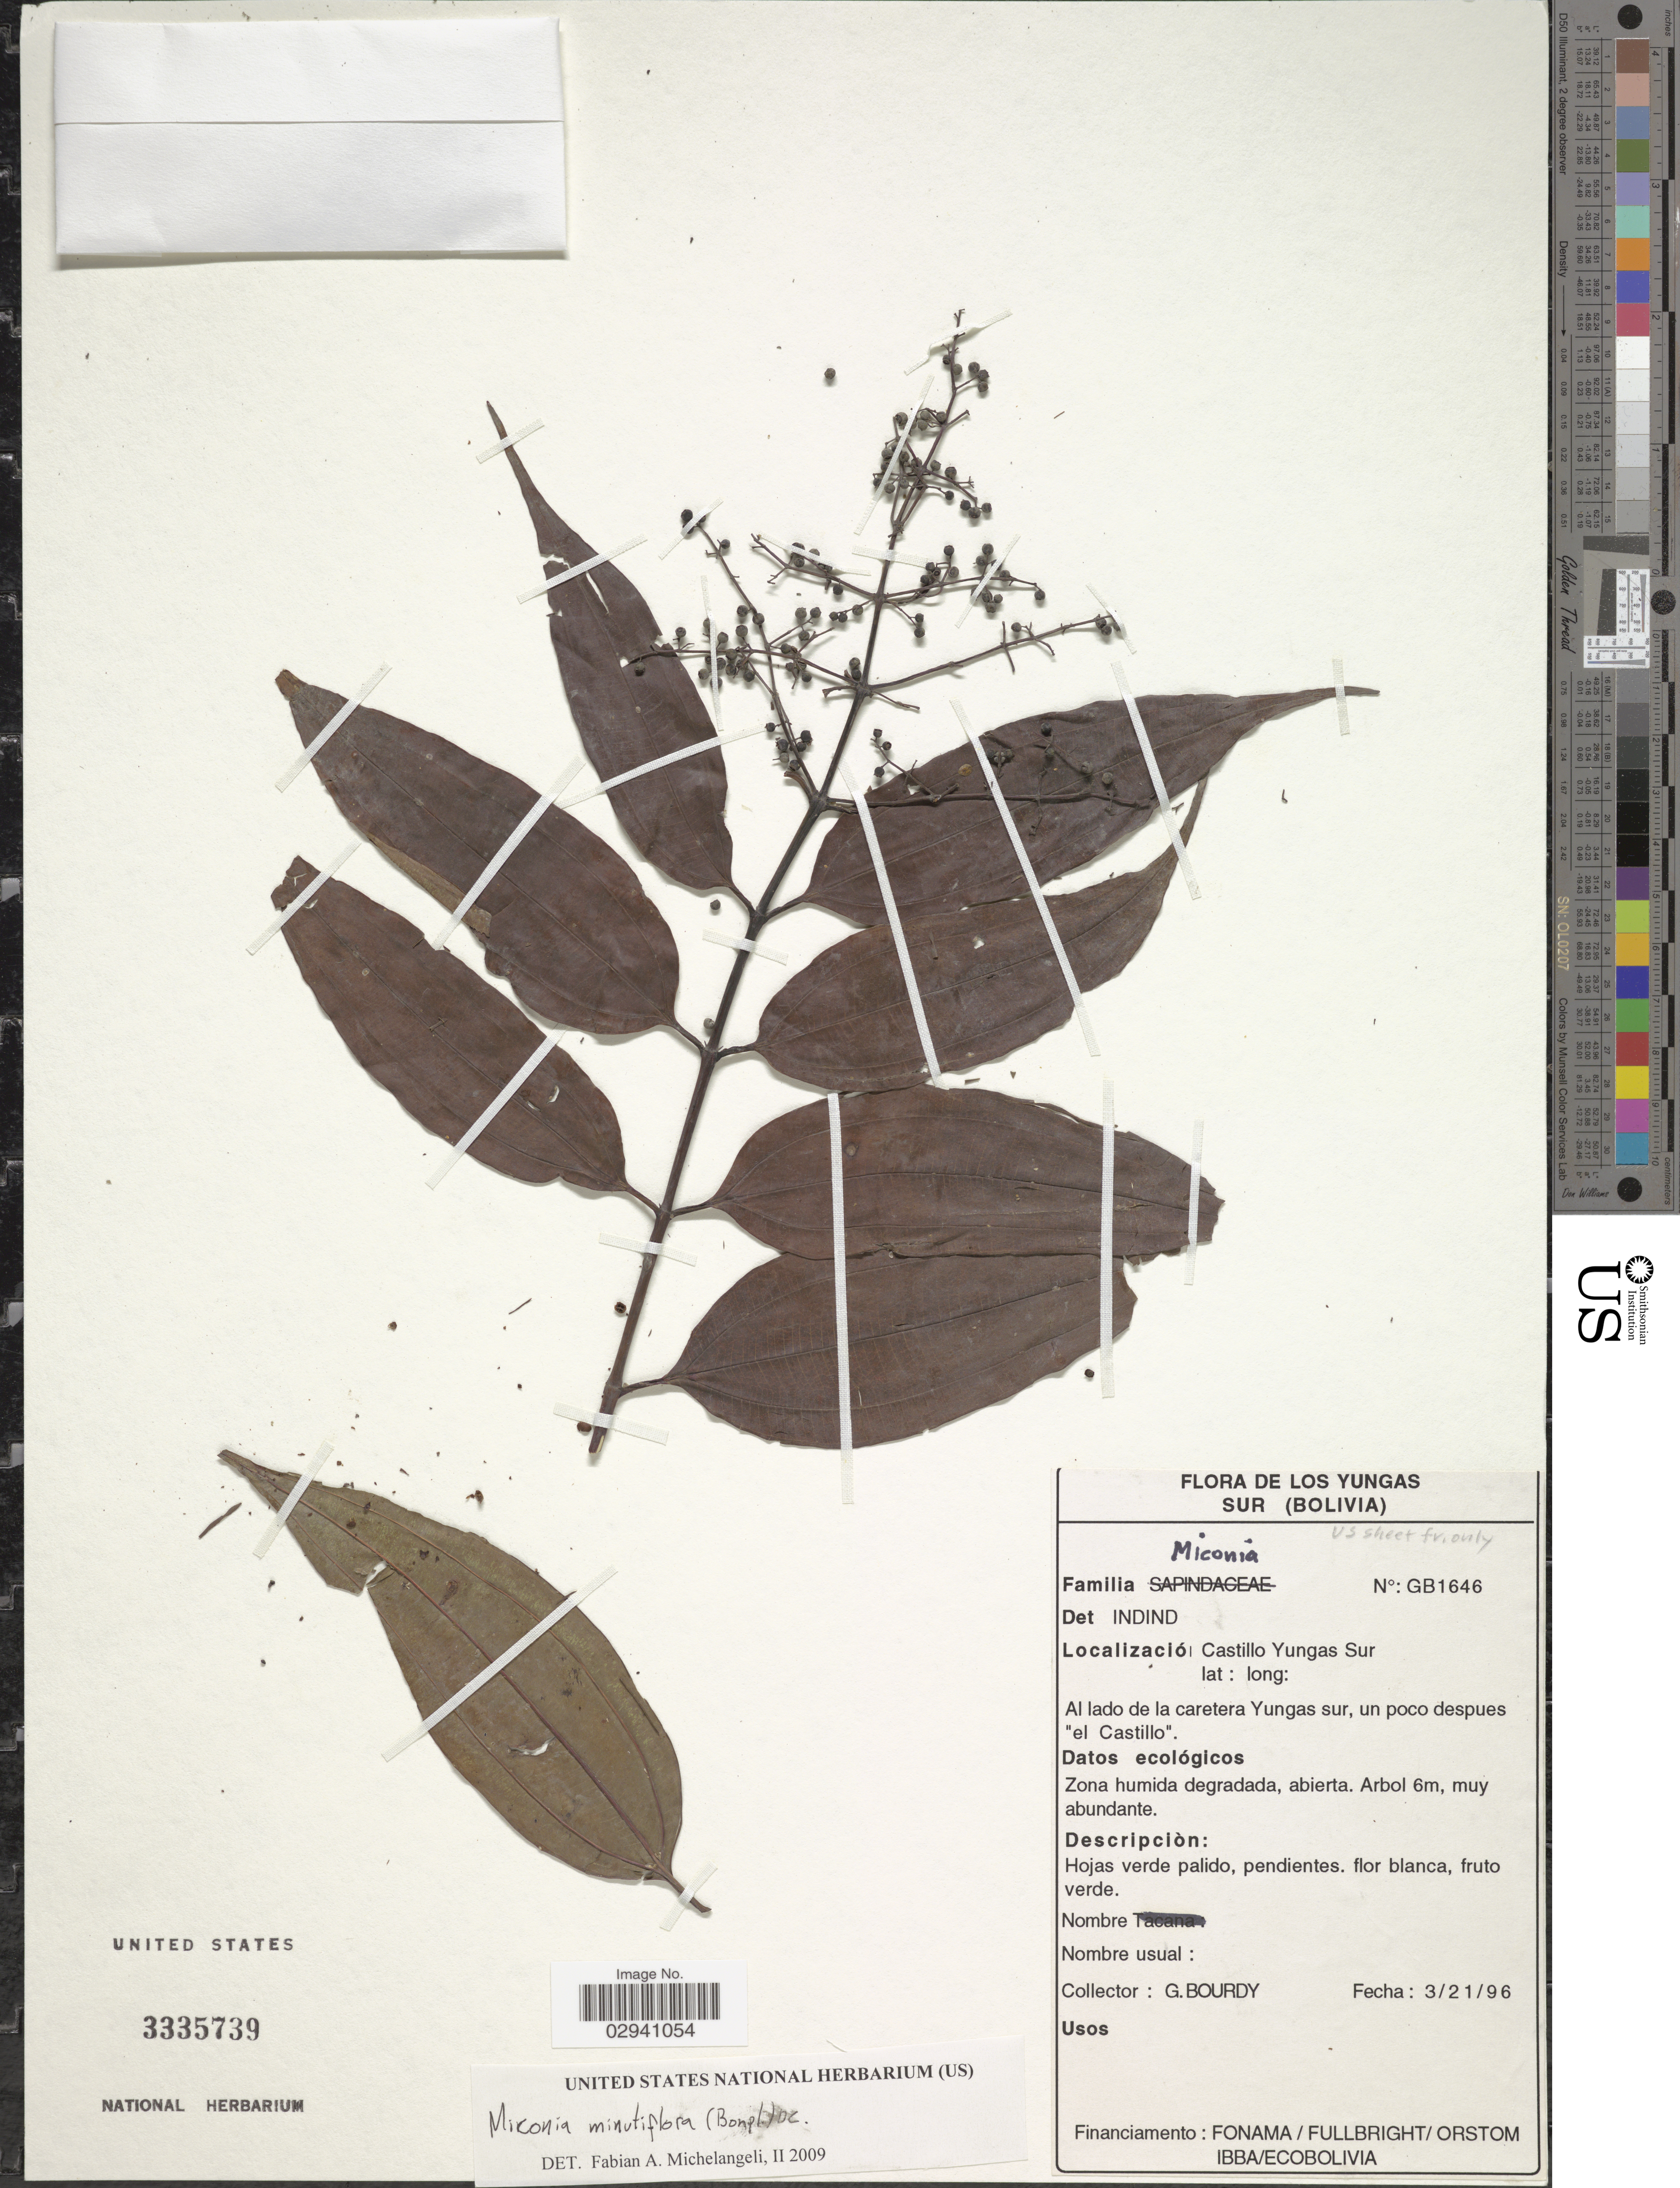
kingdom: Plantae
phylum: Tracheophyta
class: Magnoliopsida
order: Myrtales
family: Melastomataceae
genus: Miconia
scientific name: Miconia minutiflora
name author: (Bonpl.) DC.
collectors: G. Bourdy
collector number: GB1646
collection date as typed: Transcribed d/m/y: 21/3/96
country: Bolivia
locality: Los Yungas Sur. Castillo Yungas Sur. Al lado de la caretera Yungas sur, un poco despues "el Castillo".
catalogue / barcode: US 3335739